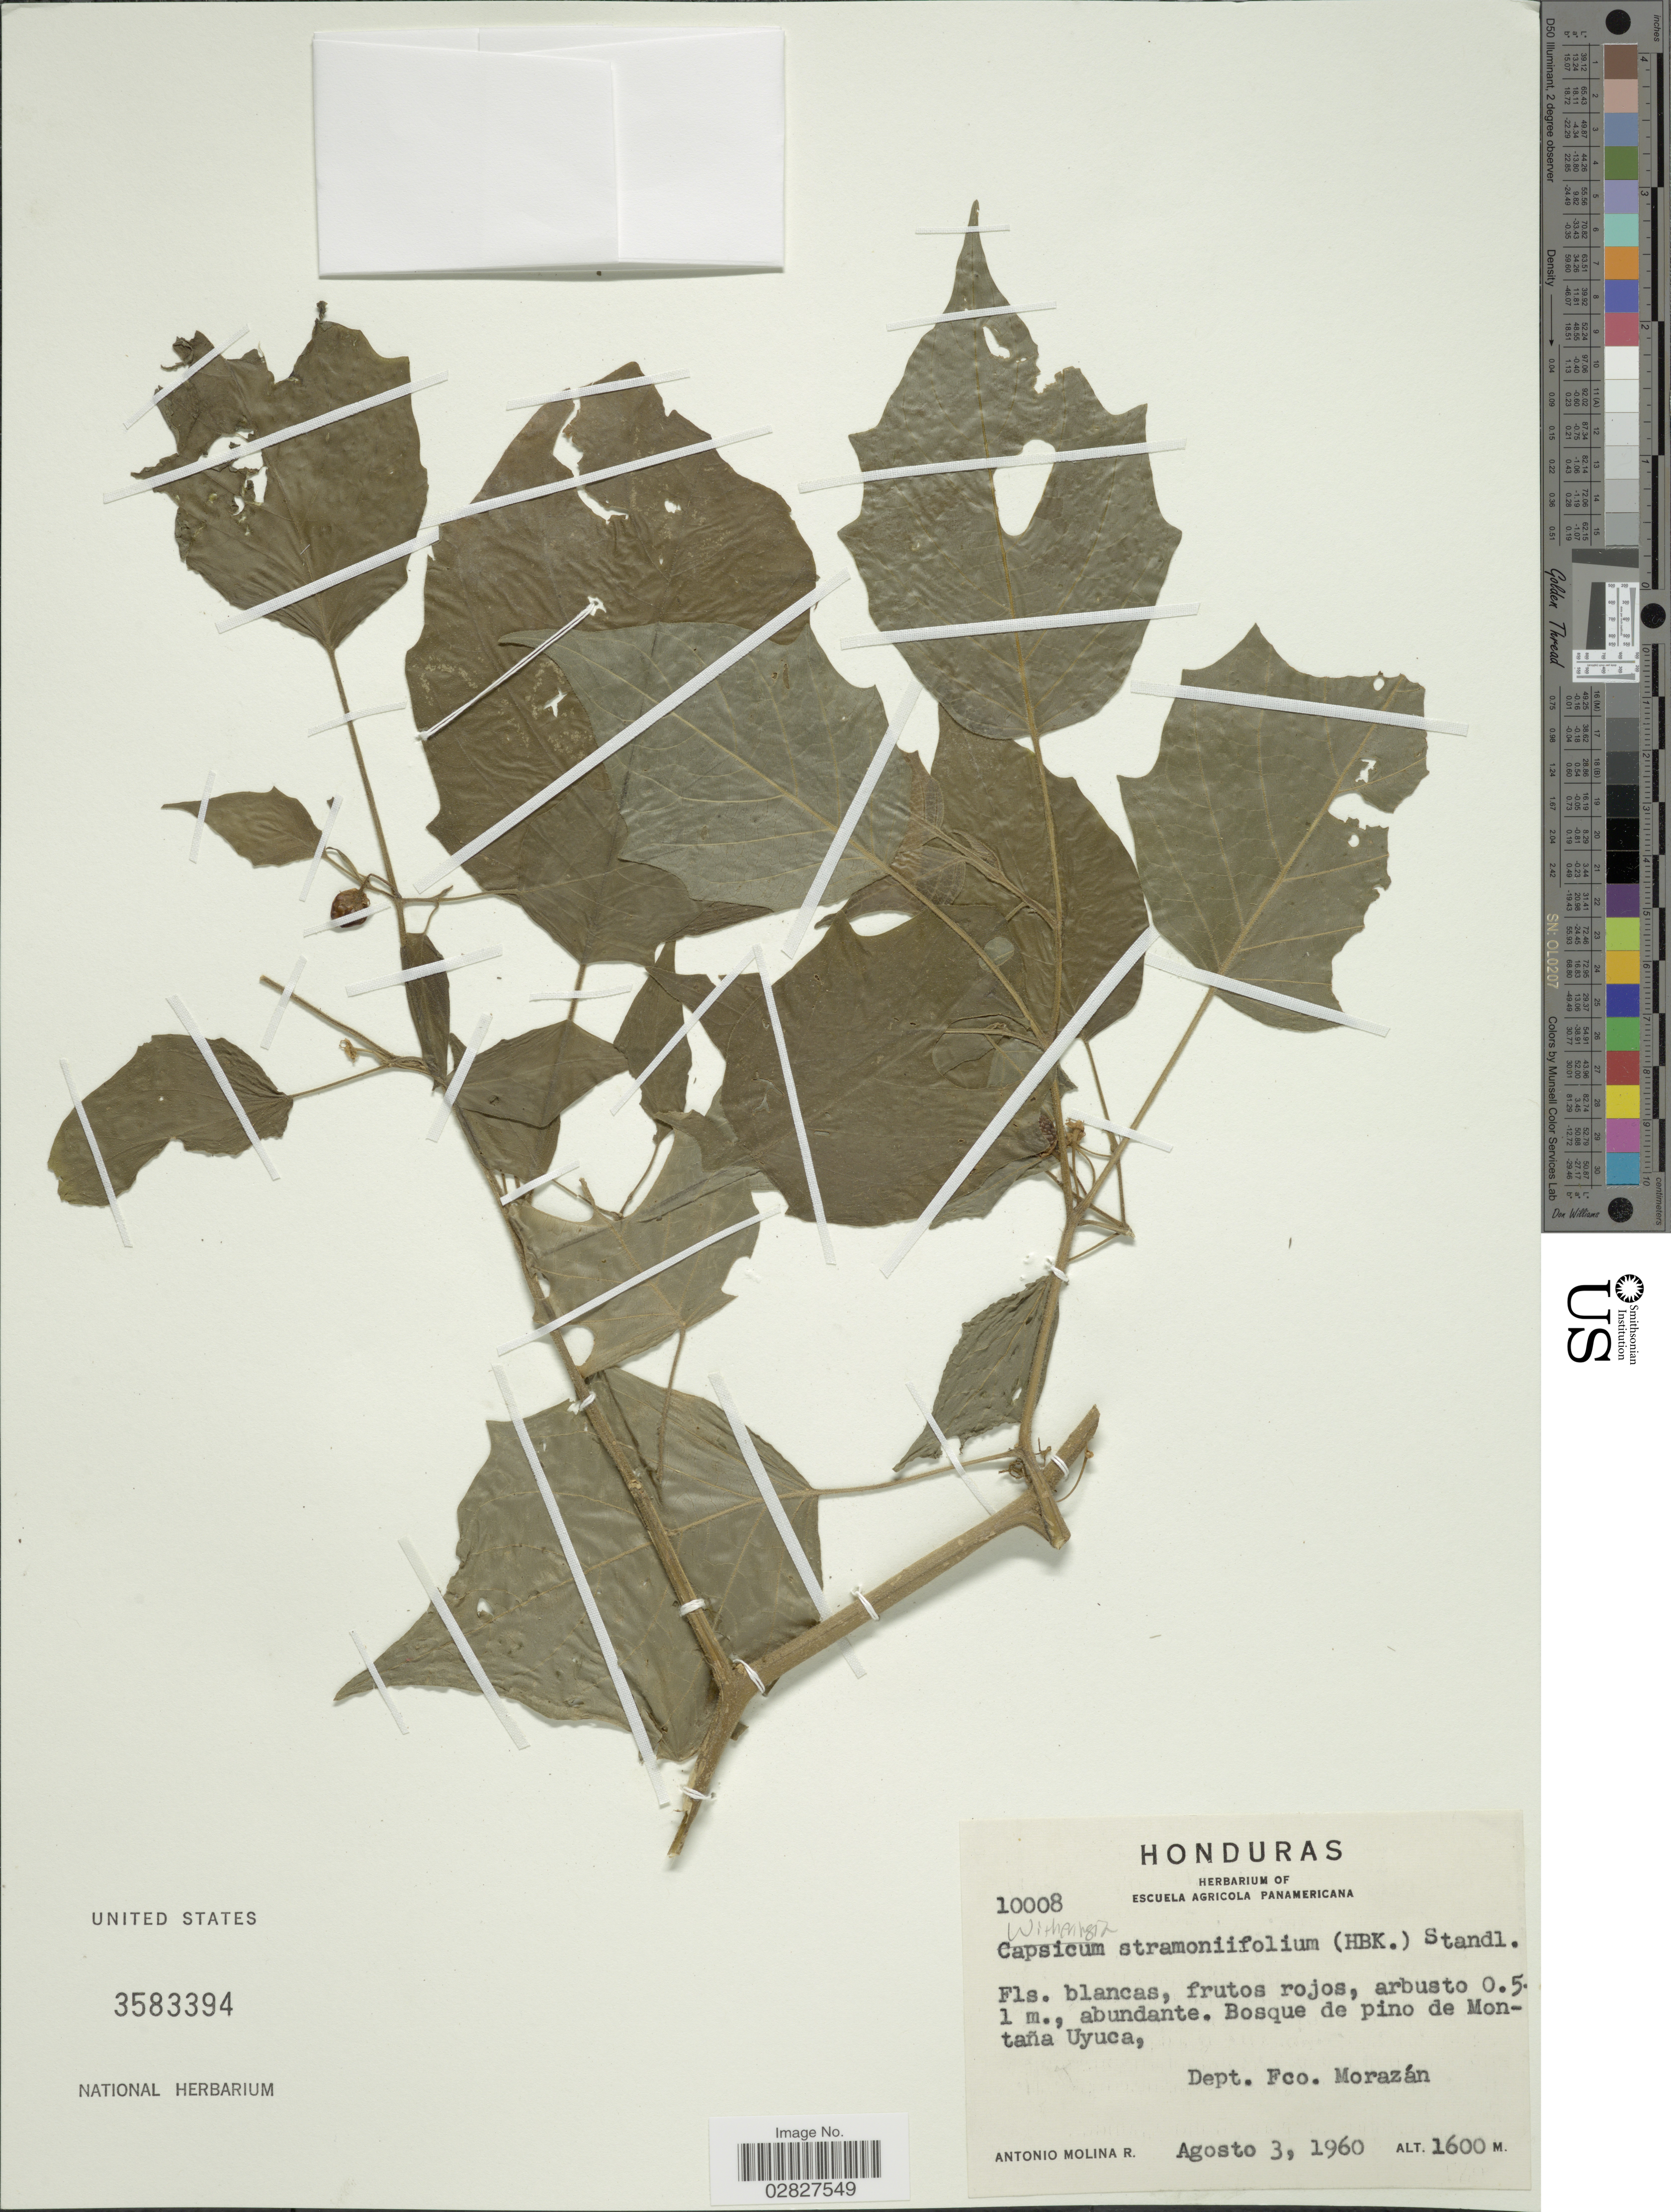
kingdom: Plantae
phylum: Tracheophyta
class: Magnoliopsida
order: Solanales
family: Solanaceae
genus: Witheringia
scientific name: Witheringia stramonifolia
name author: Kunth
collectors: A. Molina R.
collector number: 10008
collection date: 1960-08-03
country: Honduras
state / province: Fco. Morazán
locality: Bosque de pino de Montaña Uyuca, Dept. Fco. Morazán.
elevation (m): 1600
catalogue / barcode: US 3583394